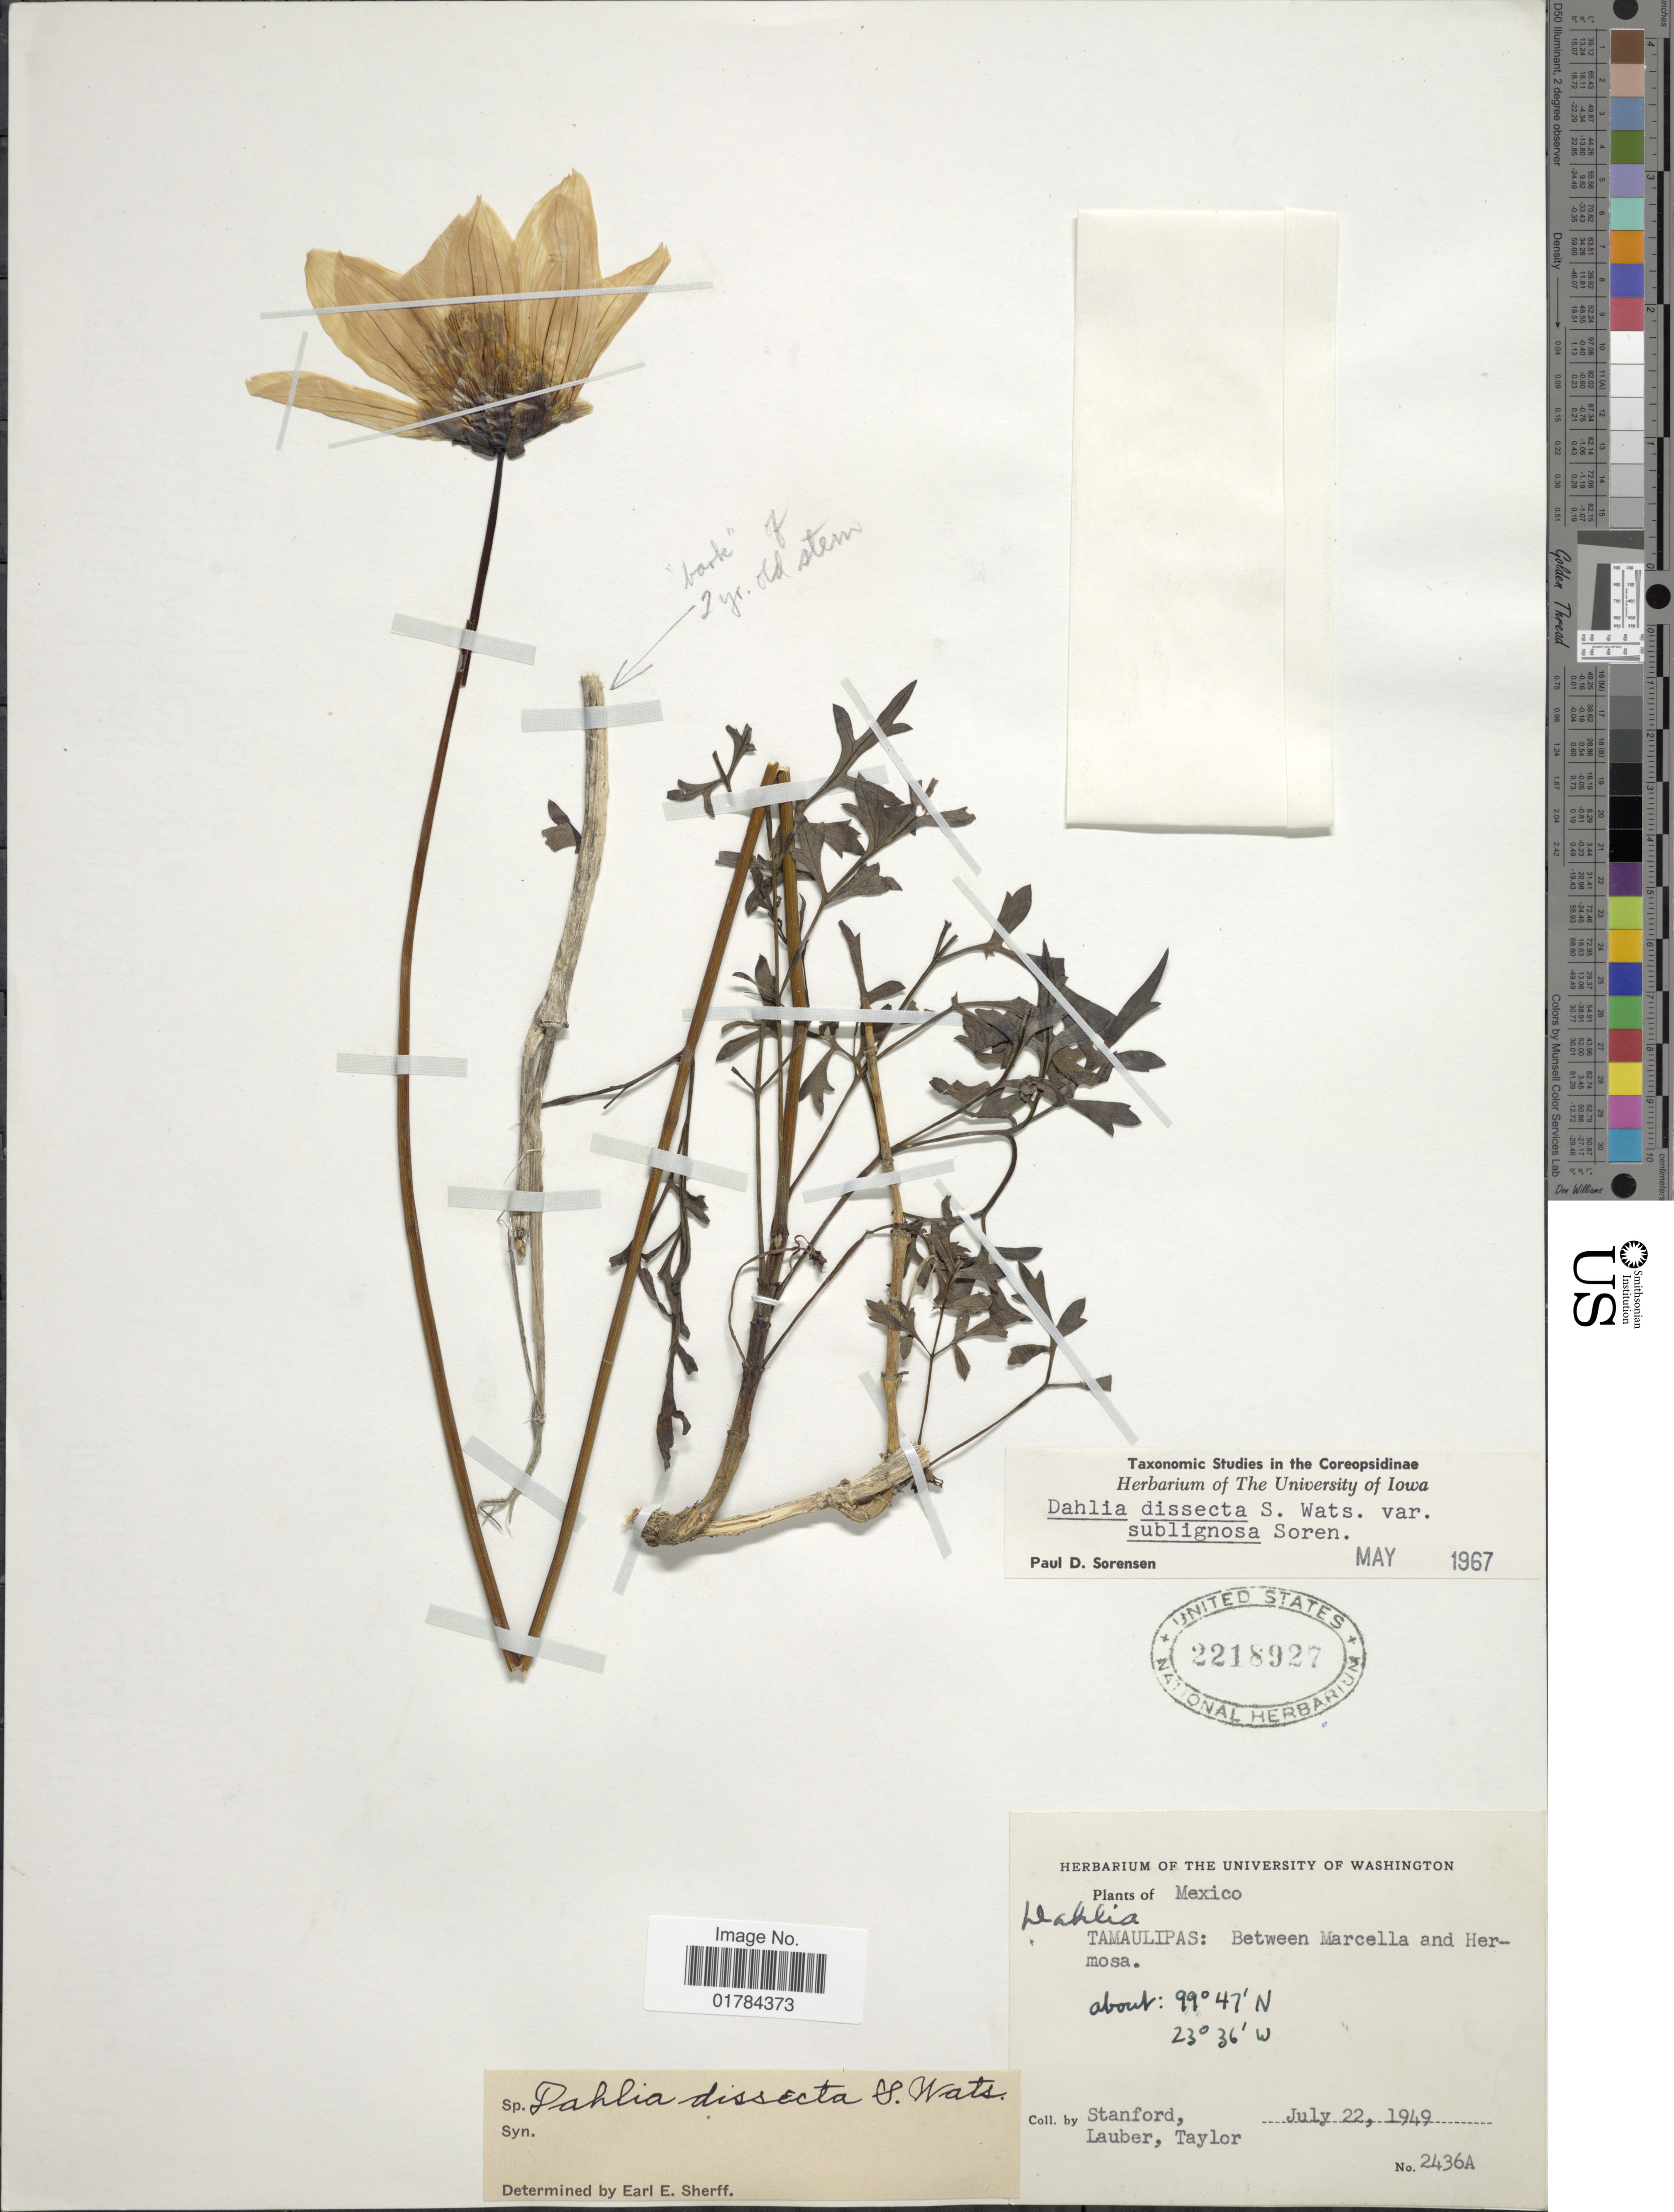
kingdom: Plantae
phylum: Tracheophyta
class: Magnoliopsida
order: Asterales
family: Asteraceae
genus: Dahlia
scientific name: Dahlia dissecta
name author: S. Watson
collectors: -. Stanford, Lauber, -- & -- Taylor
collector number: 2436A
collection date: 1949-07-22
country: Mexico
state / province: Tamaulipas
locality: Between Marcella and Hermosa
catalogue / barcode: US 2218927